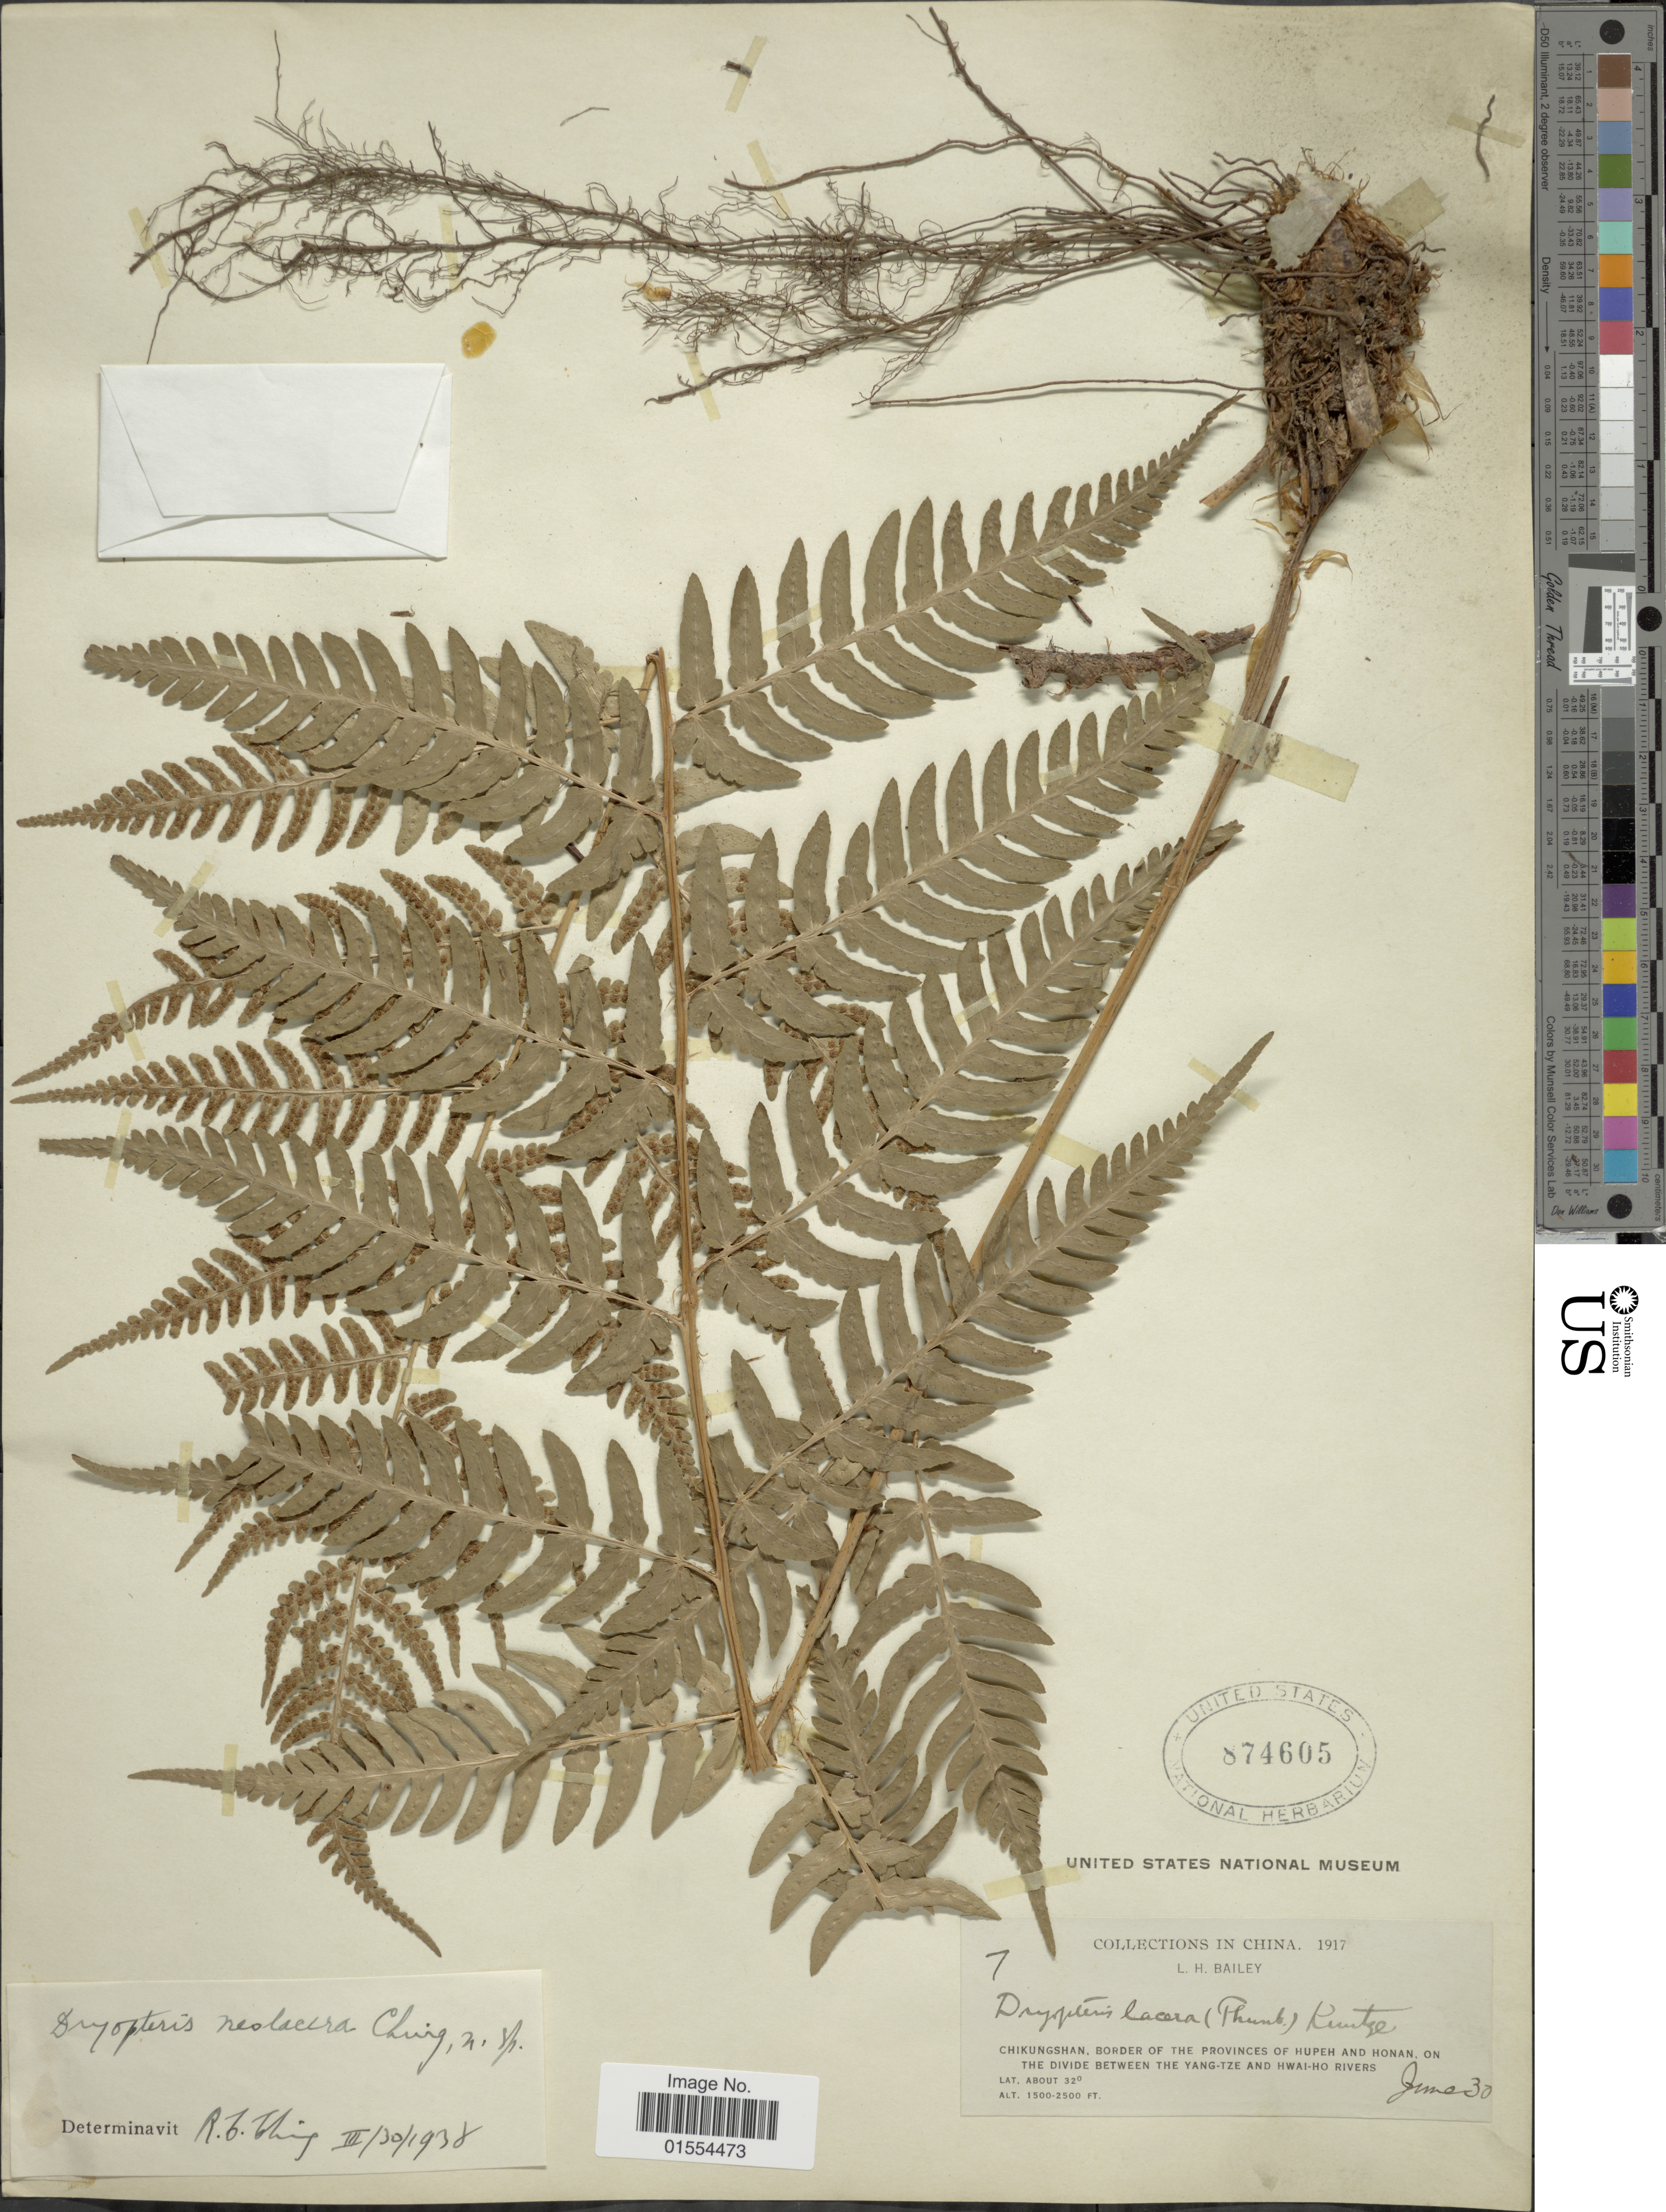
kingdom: Plantae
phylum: Tracheophyta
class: Polypodiopsida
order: Polypodiales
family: Dryopteridaceae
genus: Dryopteris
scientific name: Dryopteris neolacera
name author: Ching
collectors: L. H. Bailey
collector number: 7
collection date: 1917-06-30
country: China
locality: China. Chikungshan , border of the provinces Hupeh and Honan, on the divide between the Yang-tze and Hwai-Ho Rivers.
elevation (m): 457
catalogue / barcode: US 874605